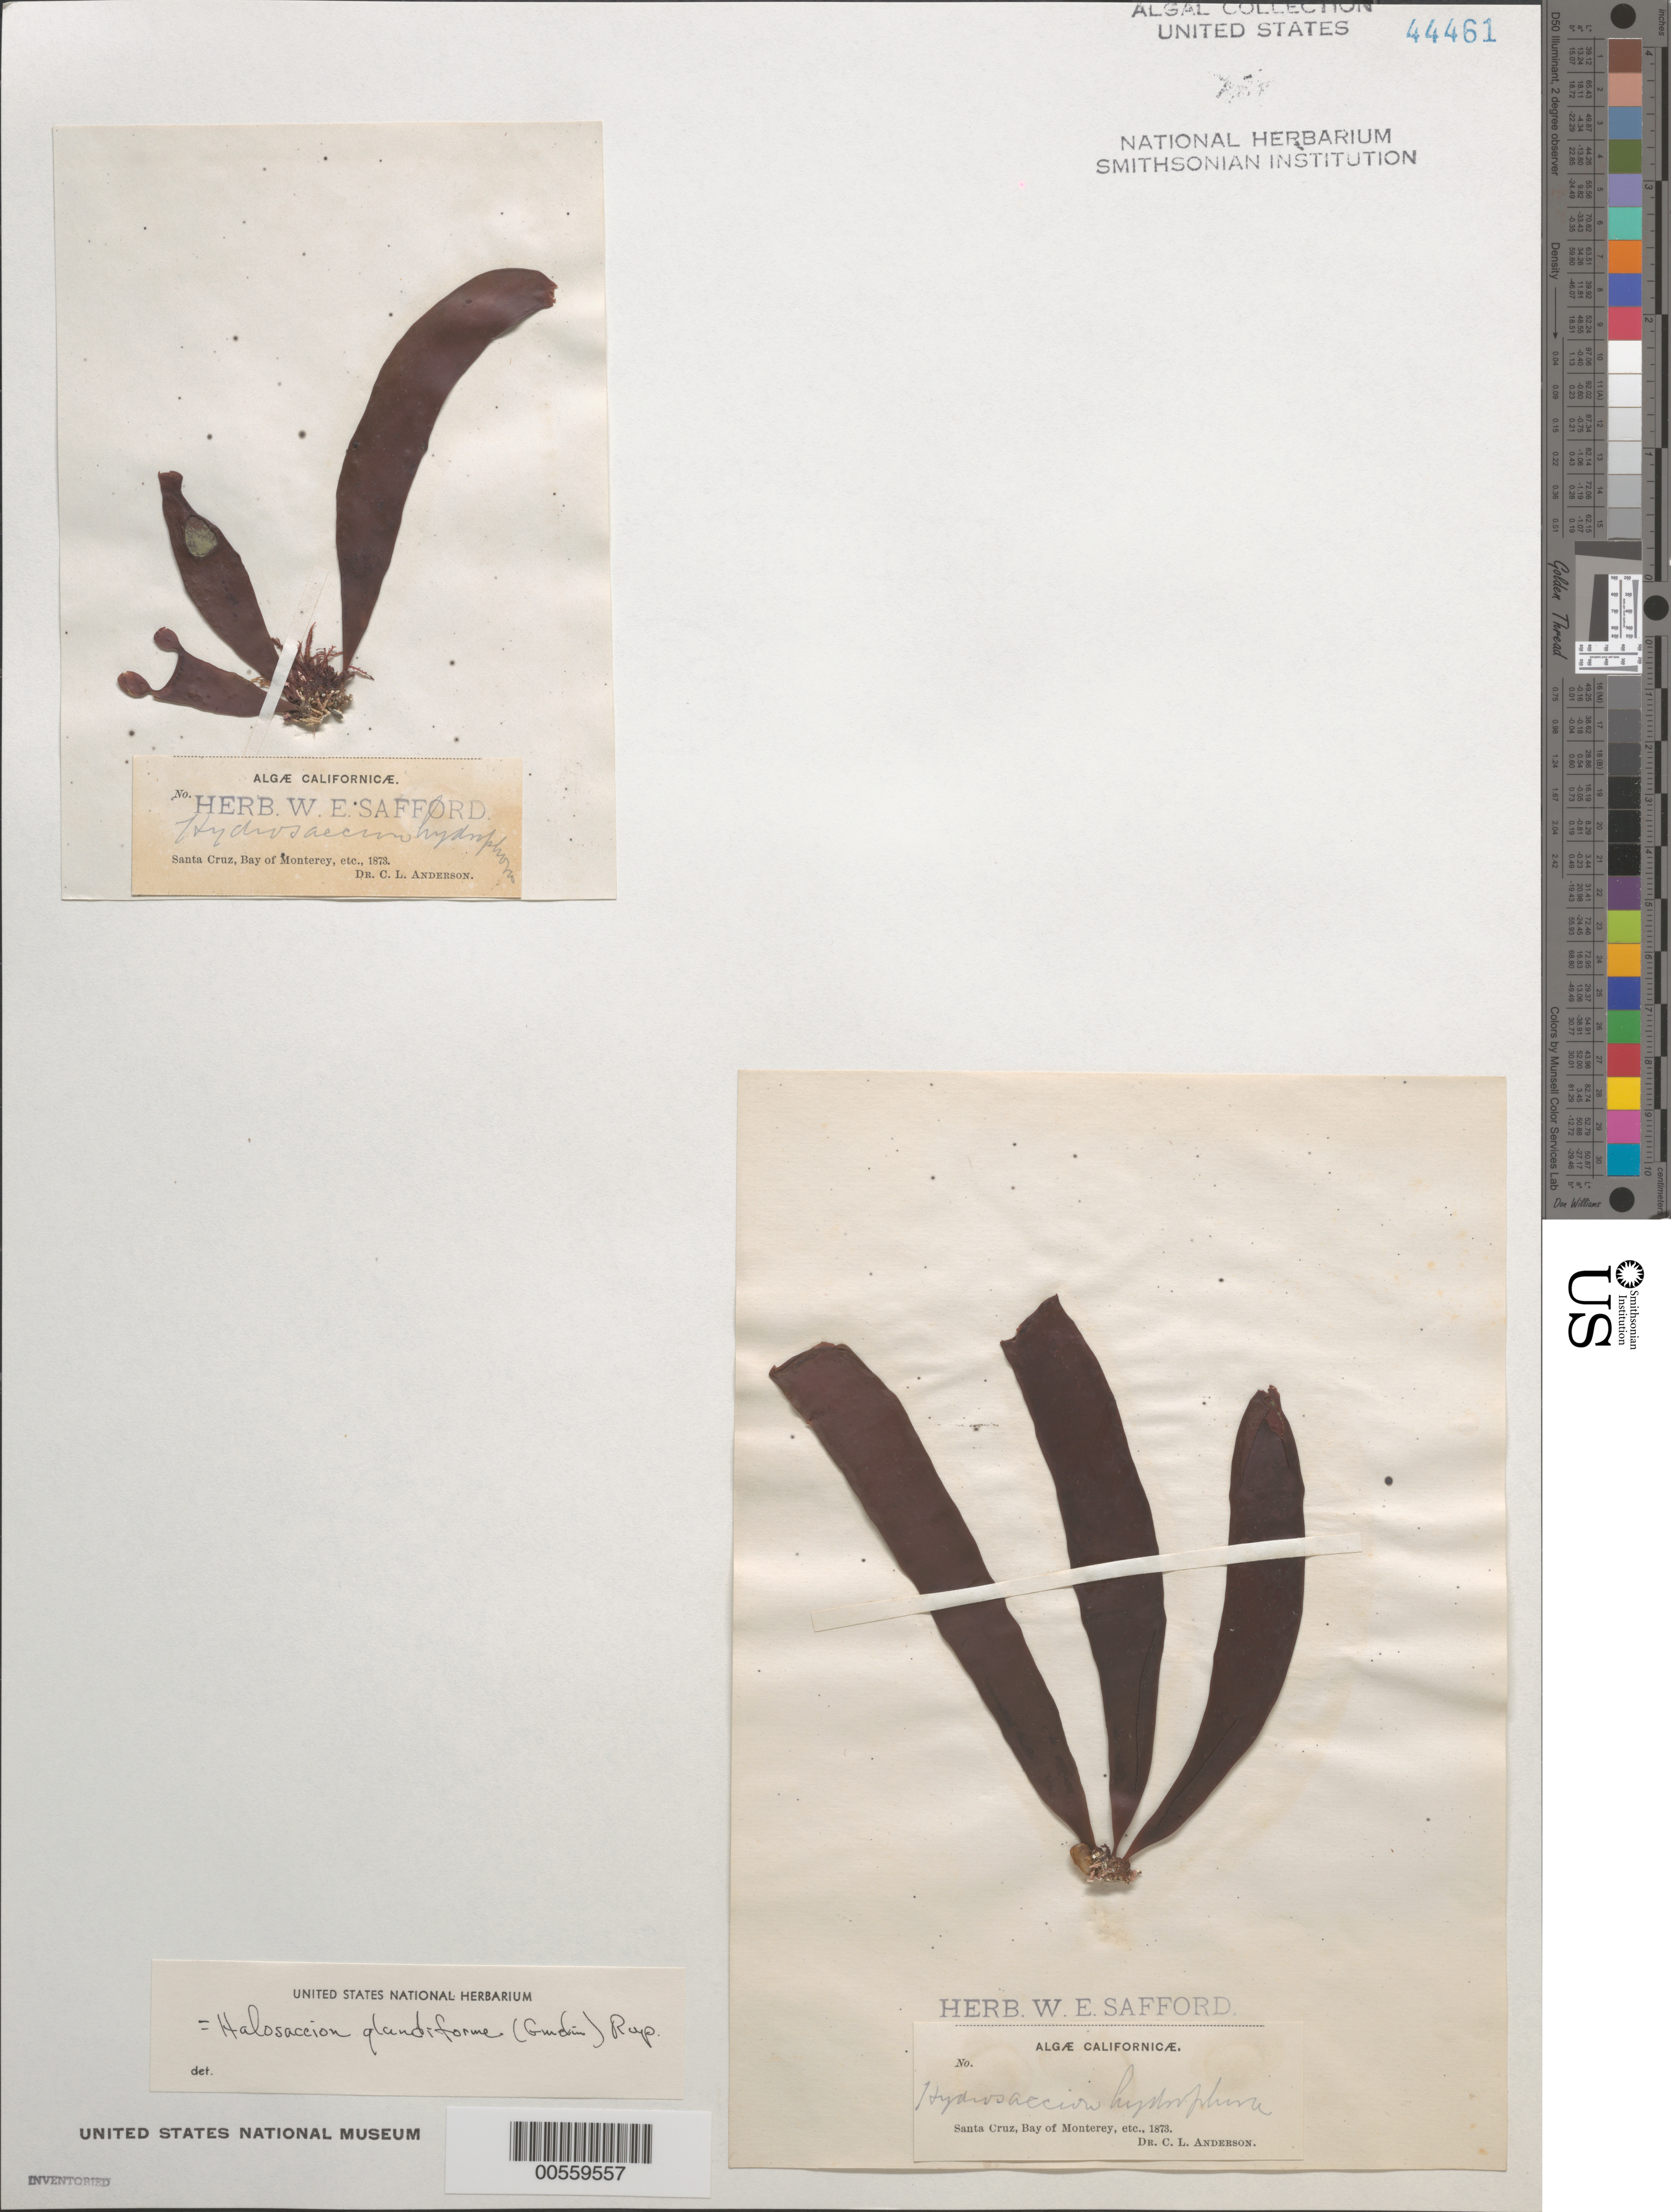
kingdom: Plantae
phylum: Rhodophyta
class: Florideophyceae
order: Palmariales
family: Palmariaceae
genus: Halosaccion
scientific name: Halosaccion glandiforme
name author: (S.G. Gmel.) Rupr.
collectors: C. L. Anderson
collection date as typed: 1873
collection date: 1873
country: United States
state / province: California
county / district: Santa Cruz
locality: Santa Cruz, Monterey Bay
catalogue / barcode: US 44461